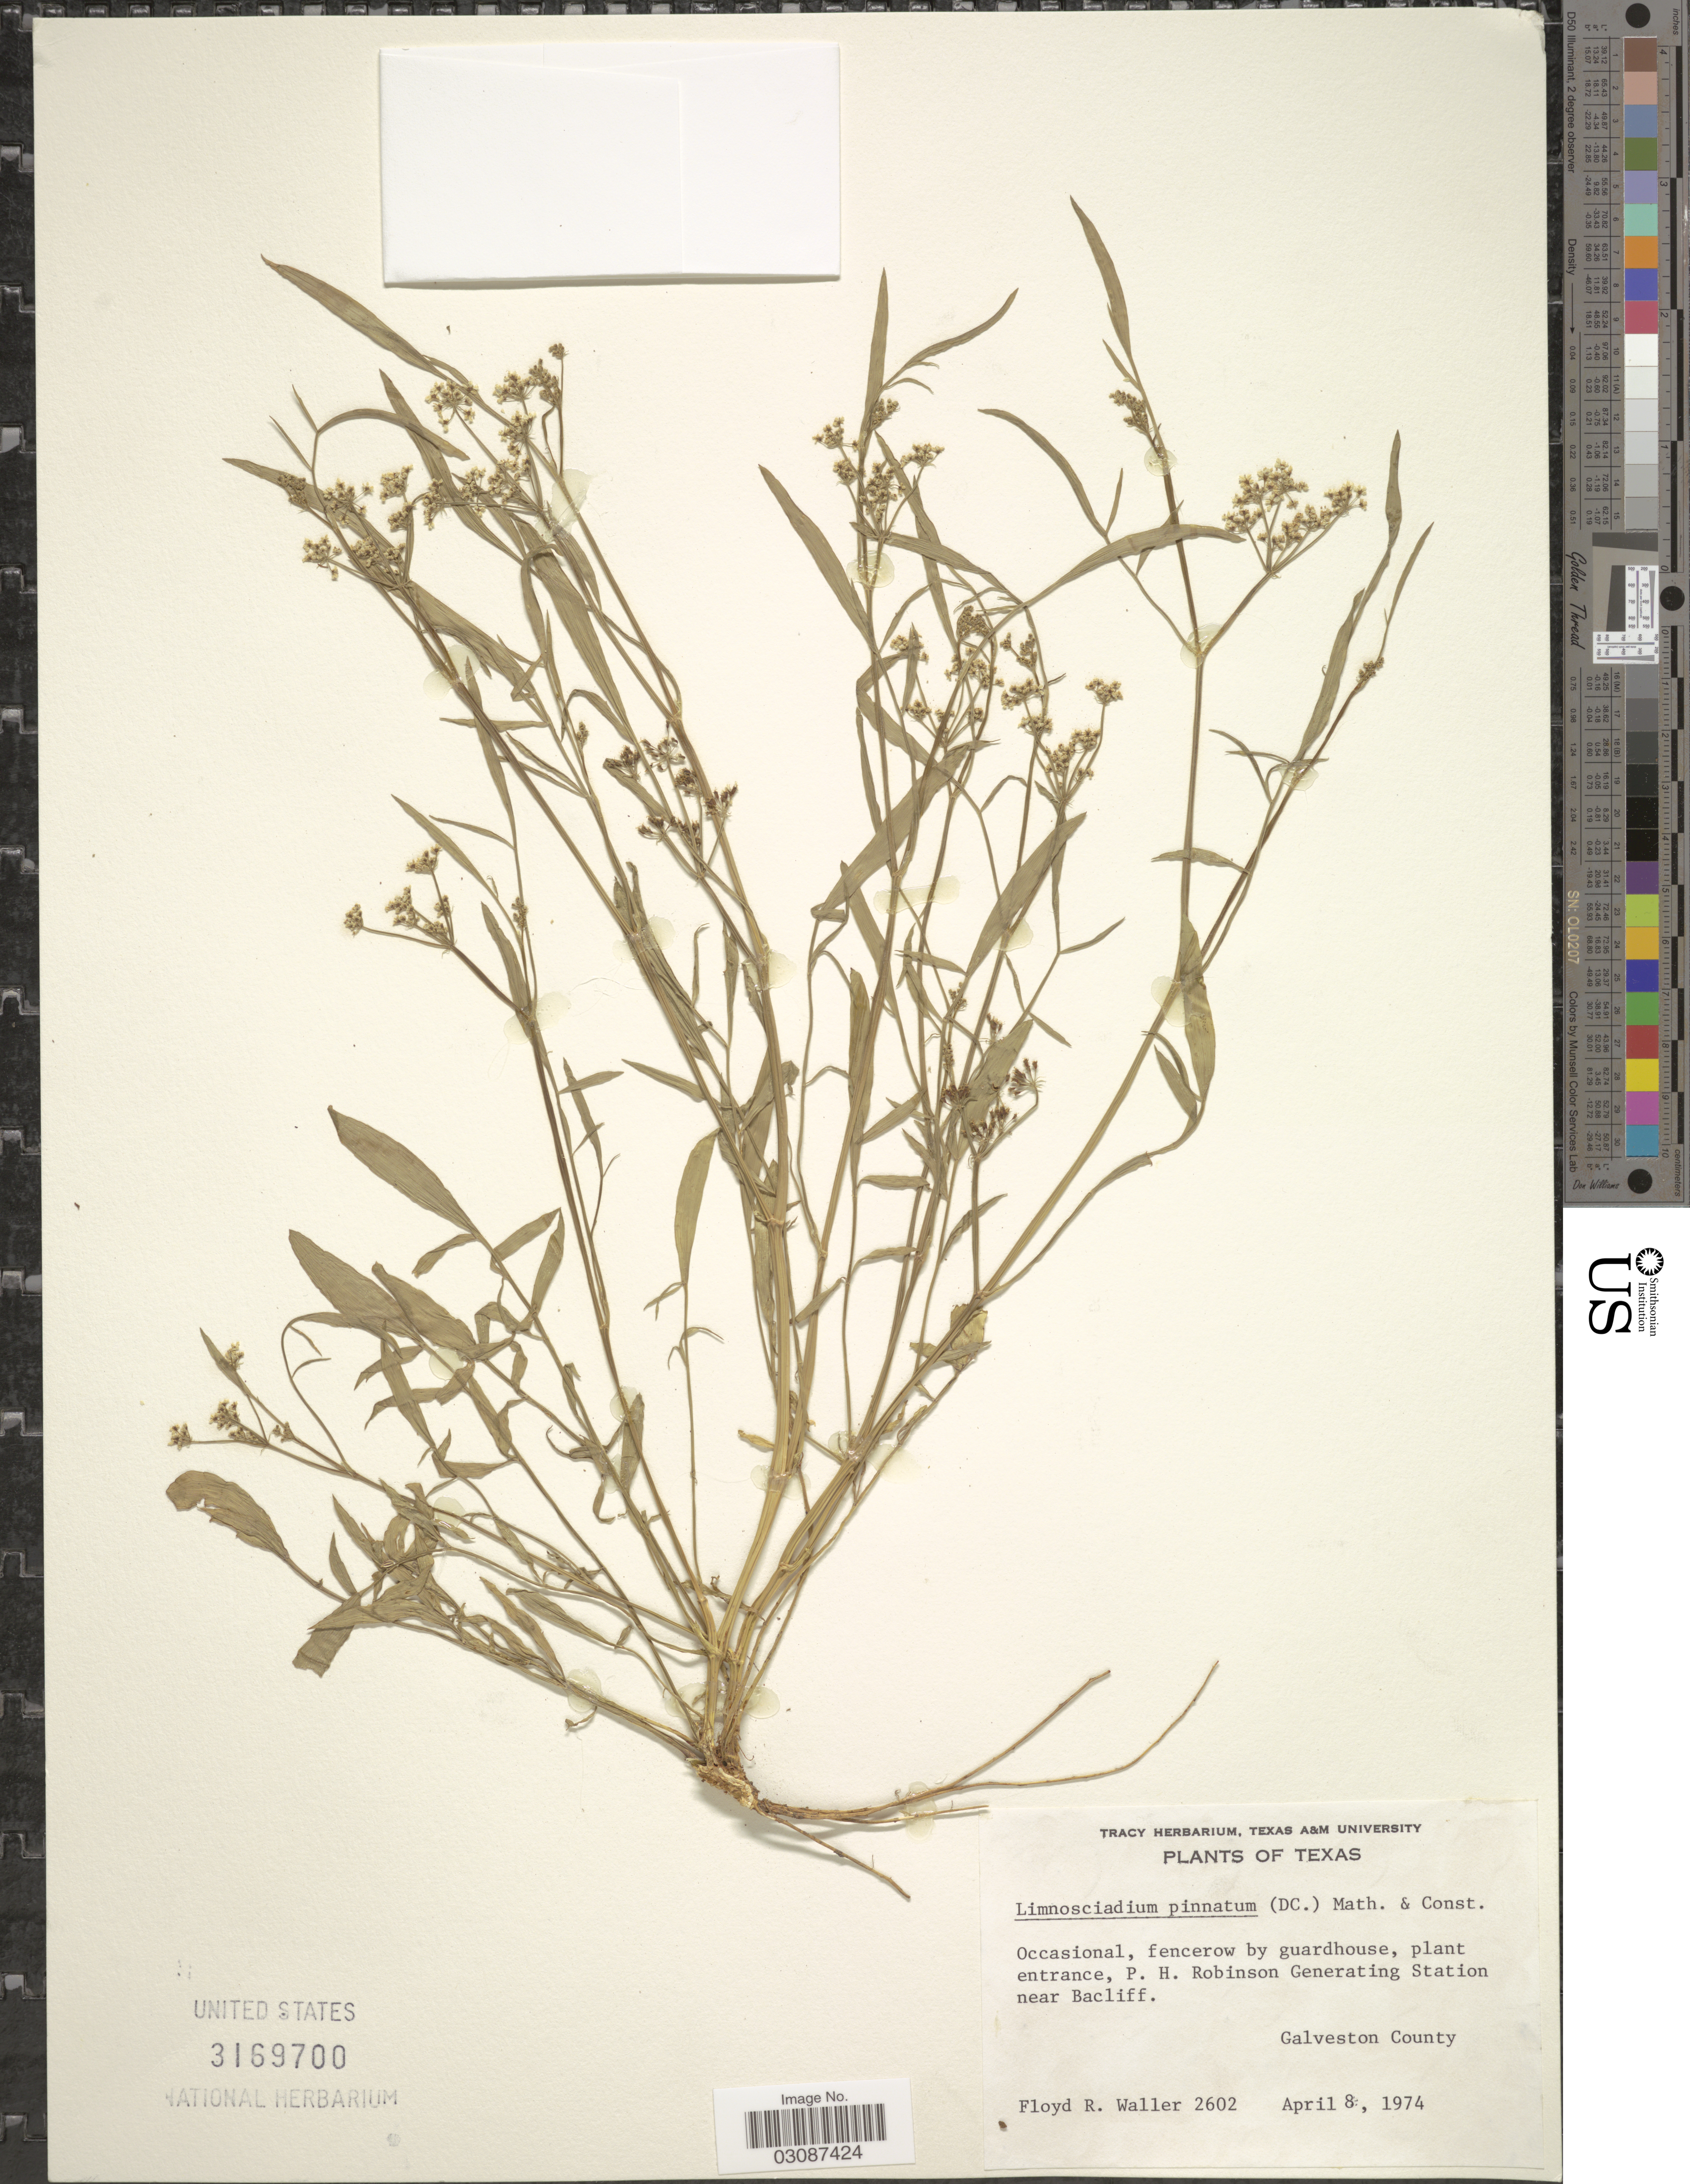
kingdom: Plantae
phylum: Tracheophyta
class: Magnoliopsida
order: Apiales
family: Apiaceae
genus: Limnosciadium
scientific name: Limnosciadium pinnatum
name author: (DC.) Mathias & Constance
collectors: F. R. Waller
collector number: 2602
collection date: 1974-04-08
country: United States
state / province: Texas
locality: Plant entrance, P.H. Robinson Generating Station near Bacliff. Galveston County.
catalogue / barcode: US 3169700